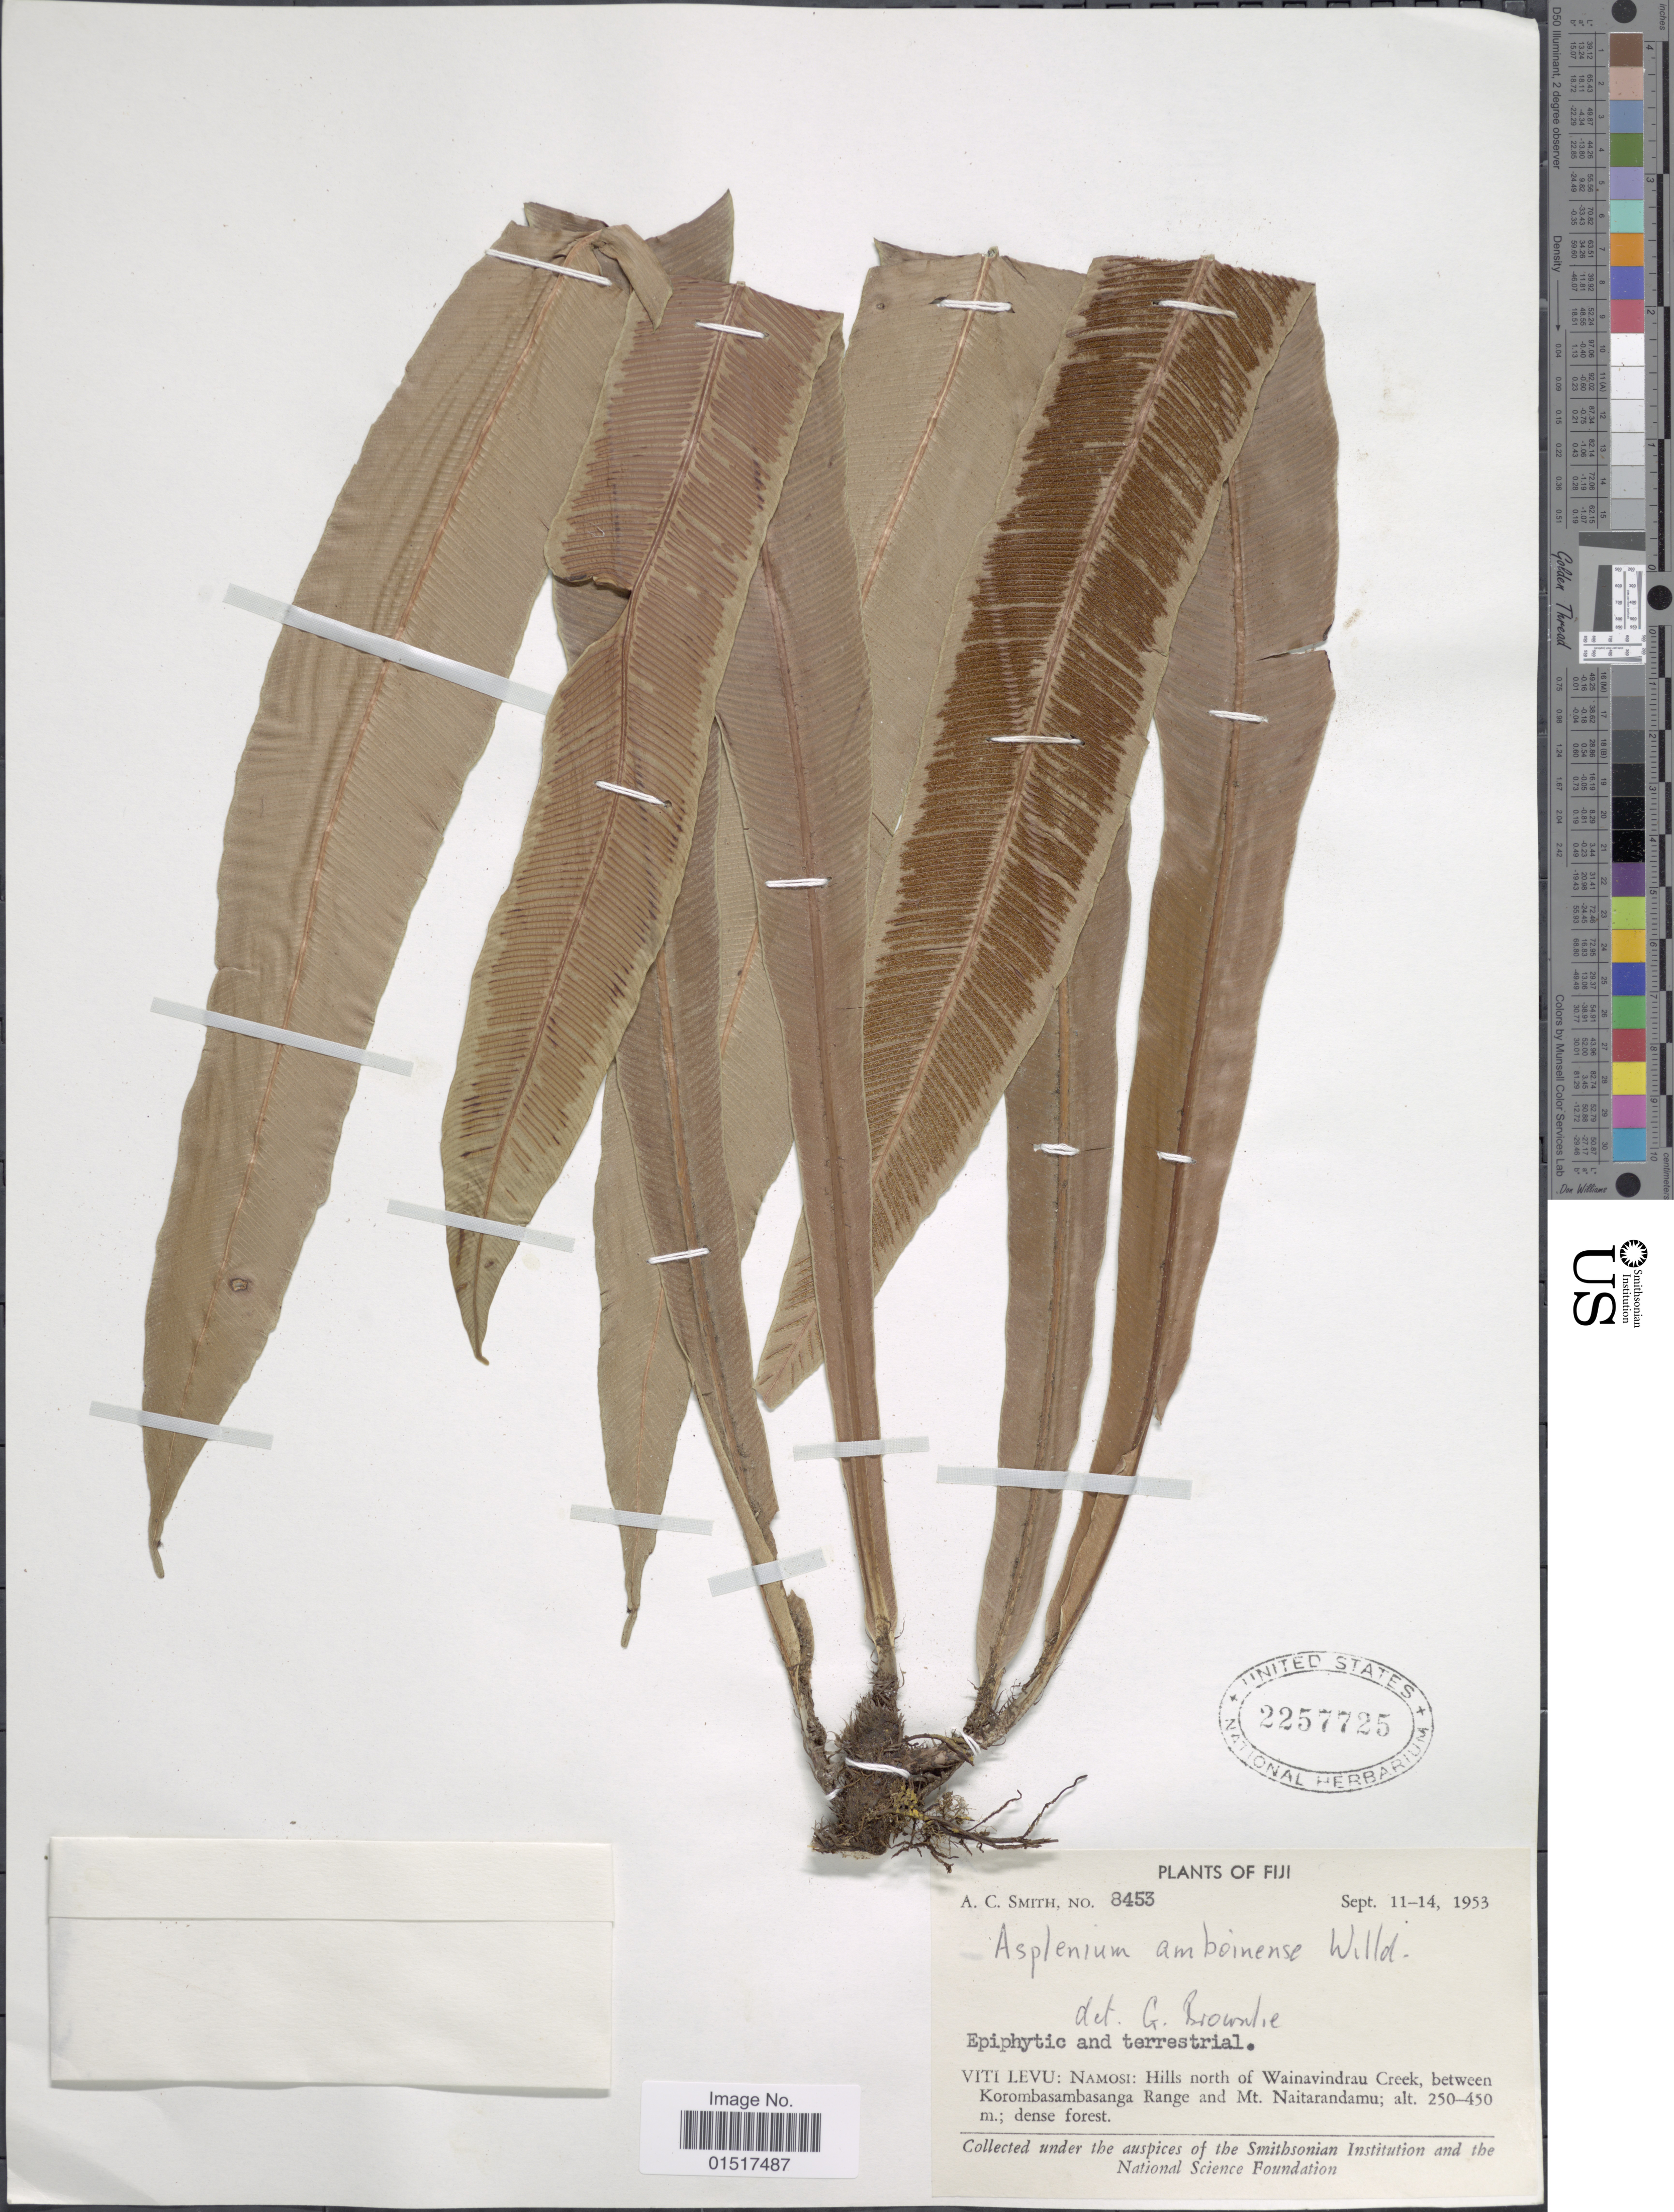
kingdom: Plantae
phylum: Tracheophyta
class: Polypodiopsida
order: Polypodiales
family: Aspleniaceae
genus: Asplenium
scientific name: Asplenium amboinense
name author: Willd.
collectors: A. C. Smith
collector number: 8453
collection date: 1953-09-11/1953-09-14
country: Fiji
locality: Viti Levu: Namosi: Hills north of Wainavindrau Creek, between Korombasambasanga Range and Mt. Naitarandamu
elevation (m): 250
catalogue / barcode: US 2257725